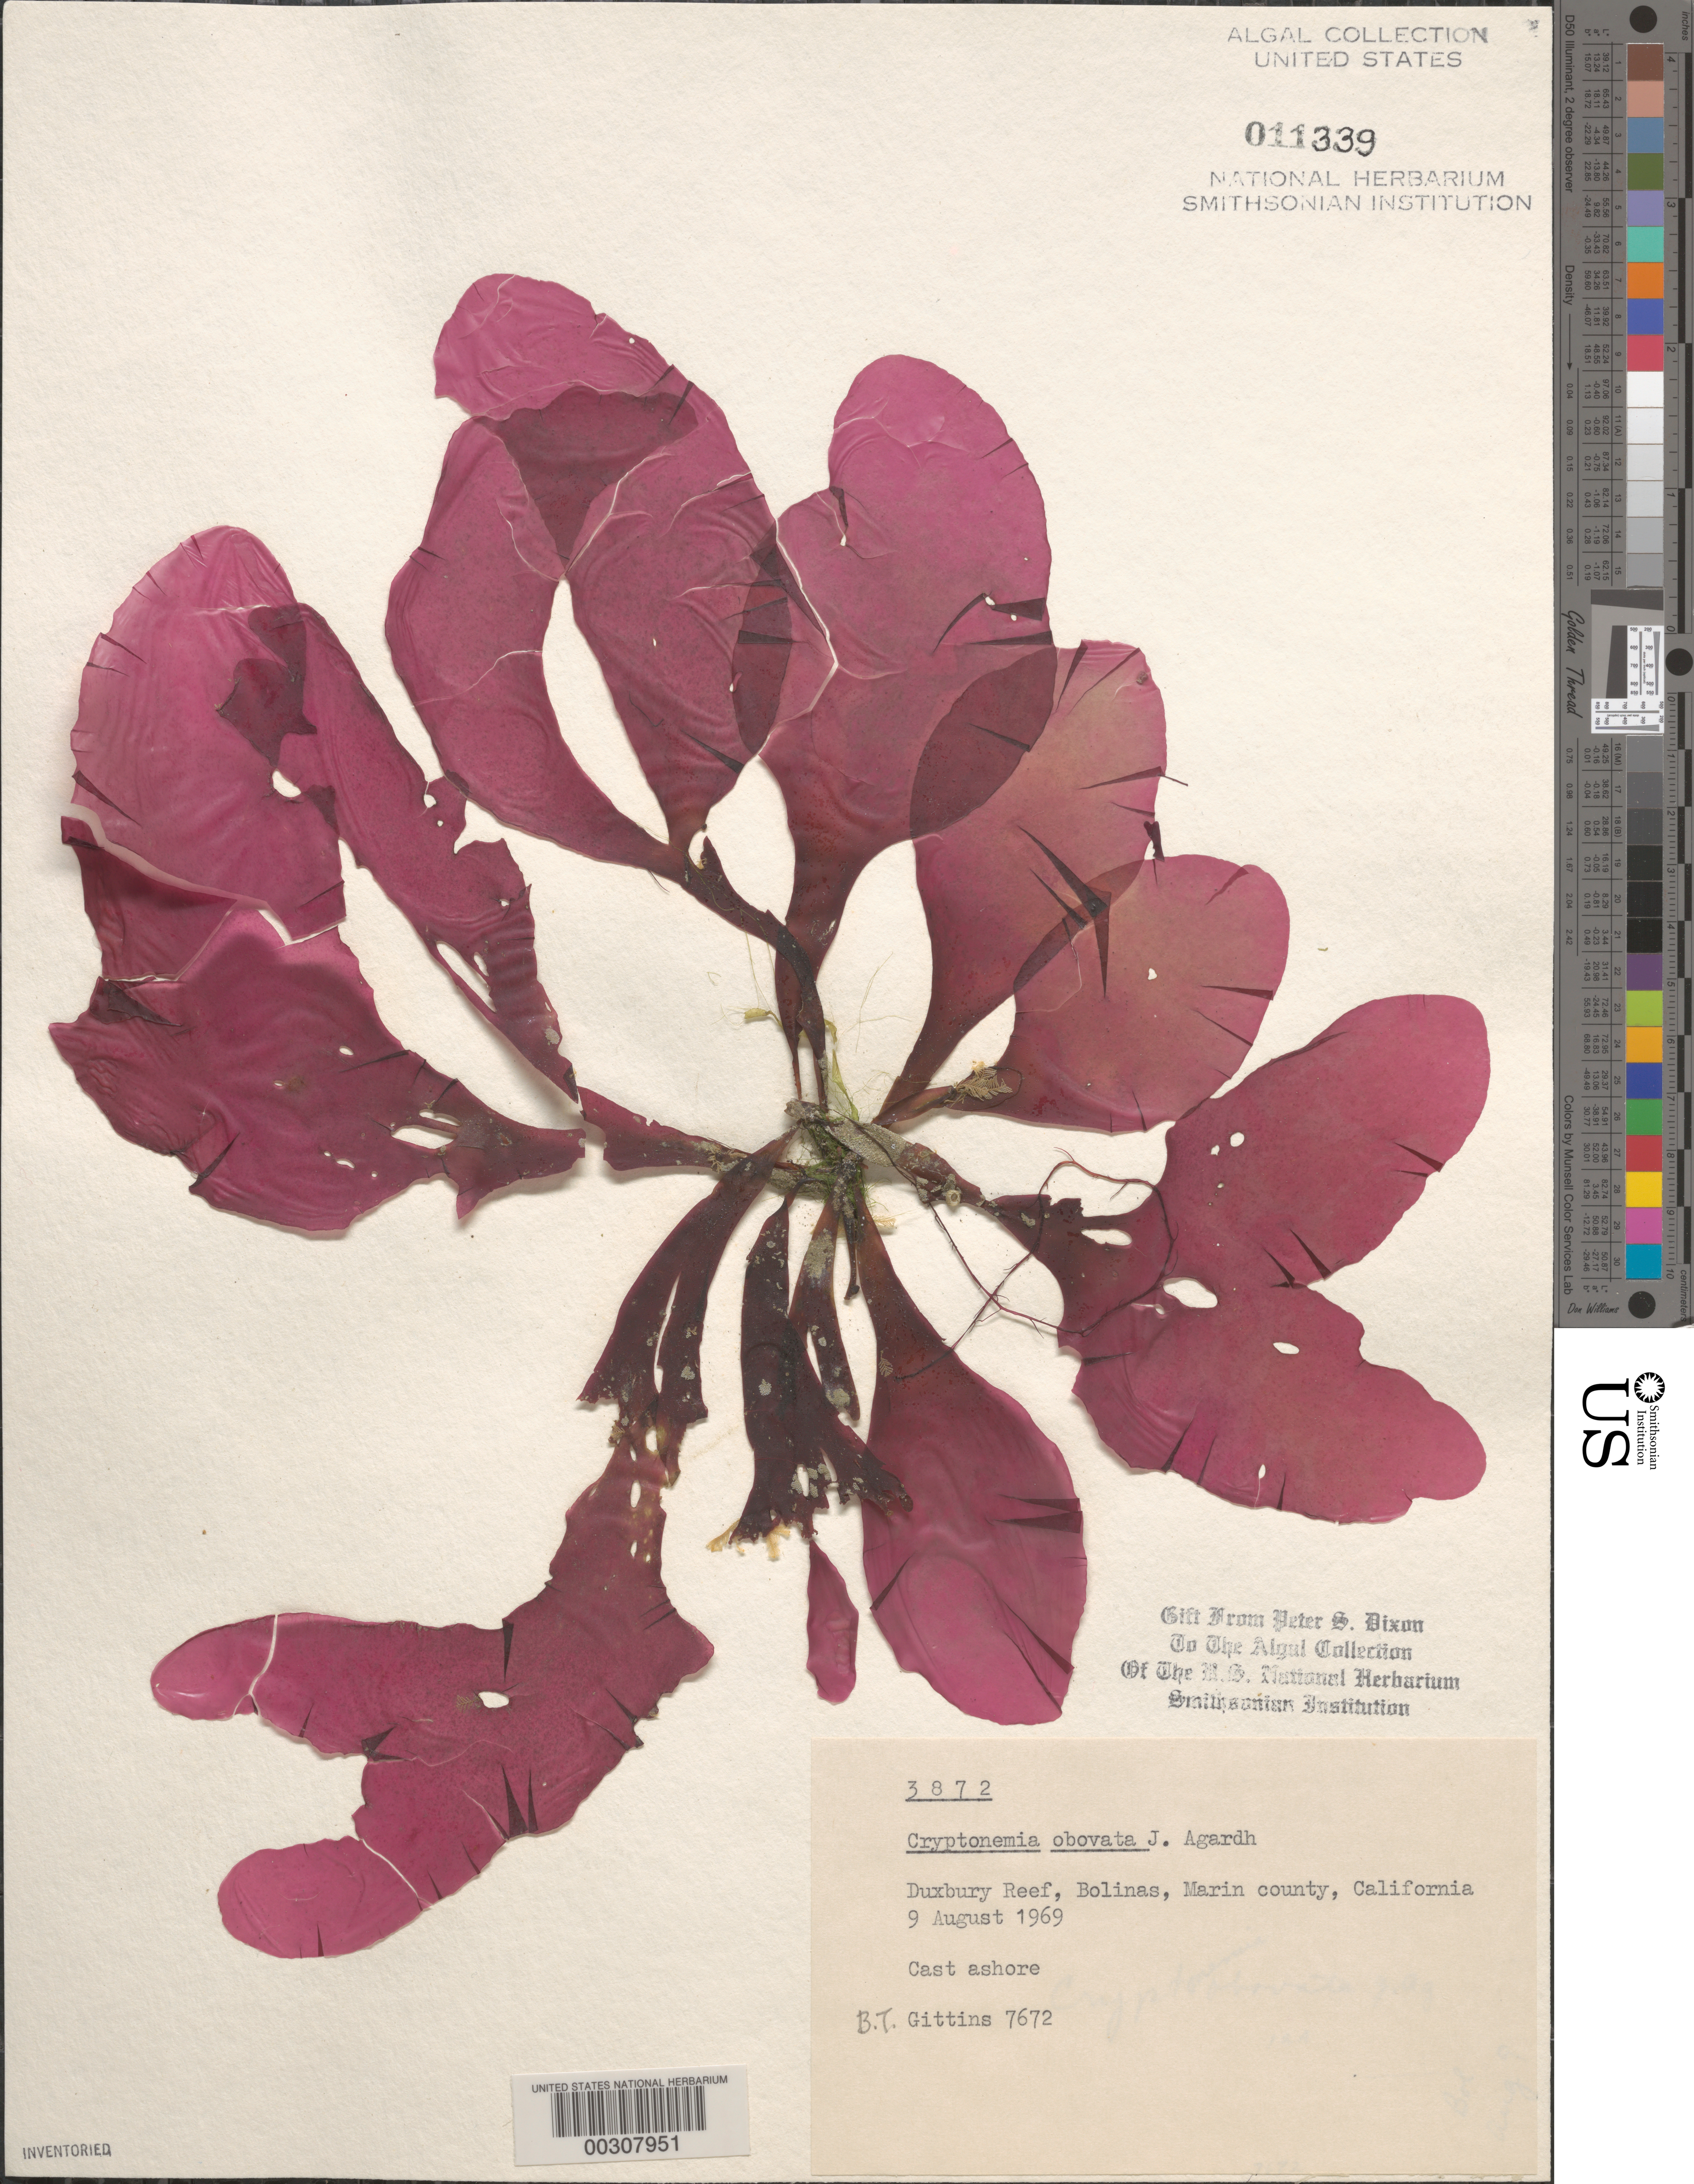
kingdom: Plantae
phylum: Rhodophyta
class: Florideophyceae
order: Halymeniales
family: Halymeniaceae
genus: Cryptonemia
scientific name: Cryptonemia obovata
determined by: Dixon, P. S.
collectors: B. Gittins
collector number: BTG 7672 & PSD 3872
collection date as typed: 09 Aug 1969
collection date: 1969-08-09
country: United States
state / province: California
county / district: Marin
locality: Duxbury Reef, Bolinas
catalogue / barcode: US 11339